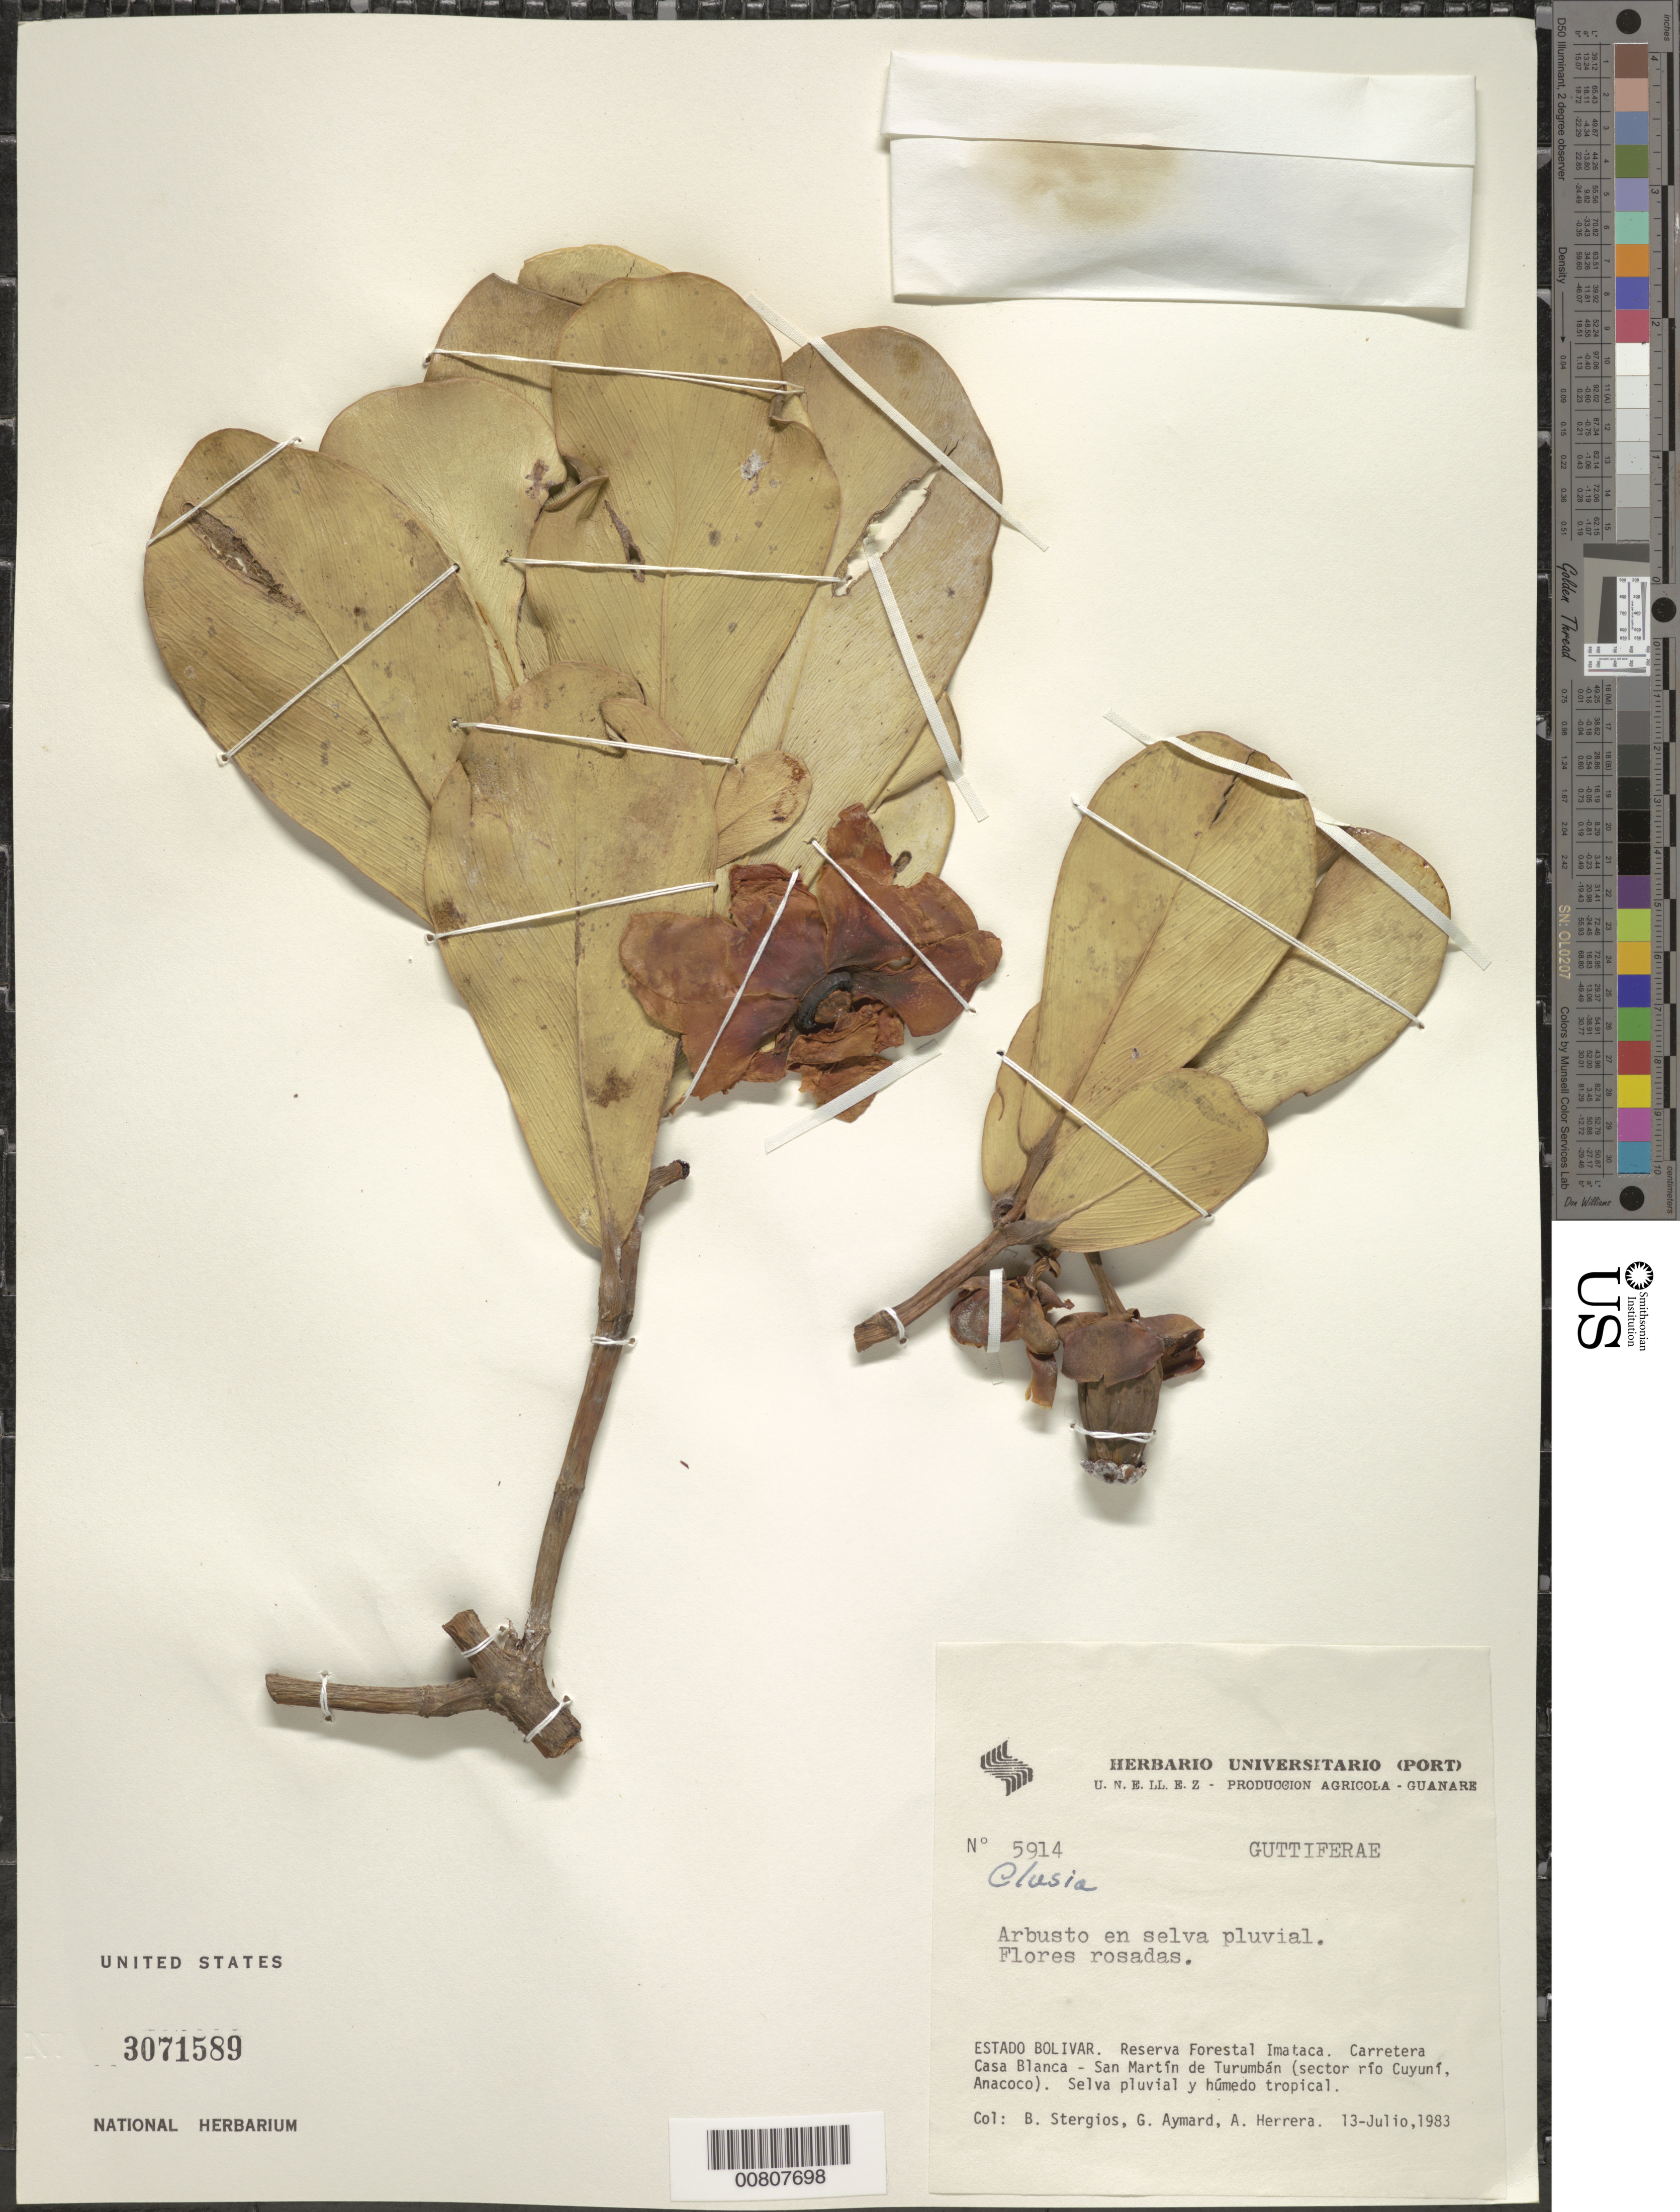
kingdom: Plantae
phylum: Tracheophyta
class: Magnoliopsida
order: Malpighiales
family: Clusiaceae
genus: Clusia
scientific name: Clusia sp.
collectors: B. G. Stergios, G. A. Aymard & A. Herrera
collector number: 5914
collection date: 1983-07-13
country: Venezuela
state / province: Bolivar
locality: Reserva Forestal Imataca, Carretera Casa Blanca - San Martín de Turumbán (sector río Cuyuní, Anacoco)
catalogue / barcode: US 3071589